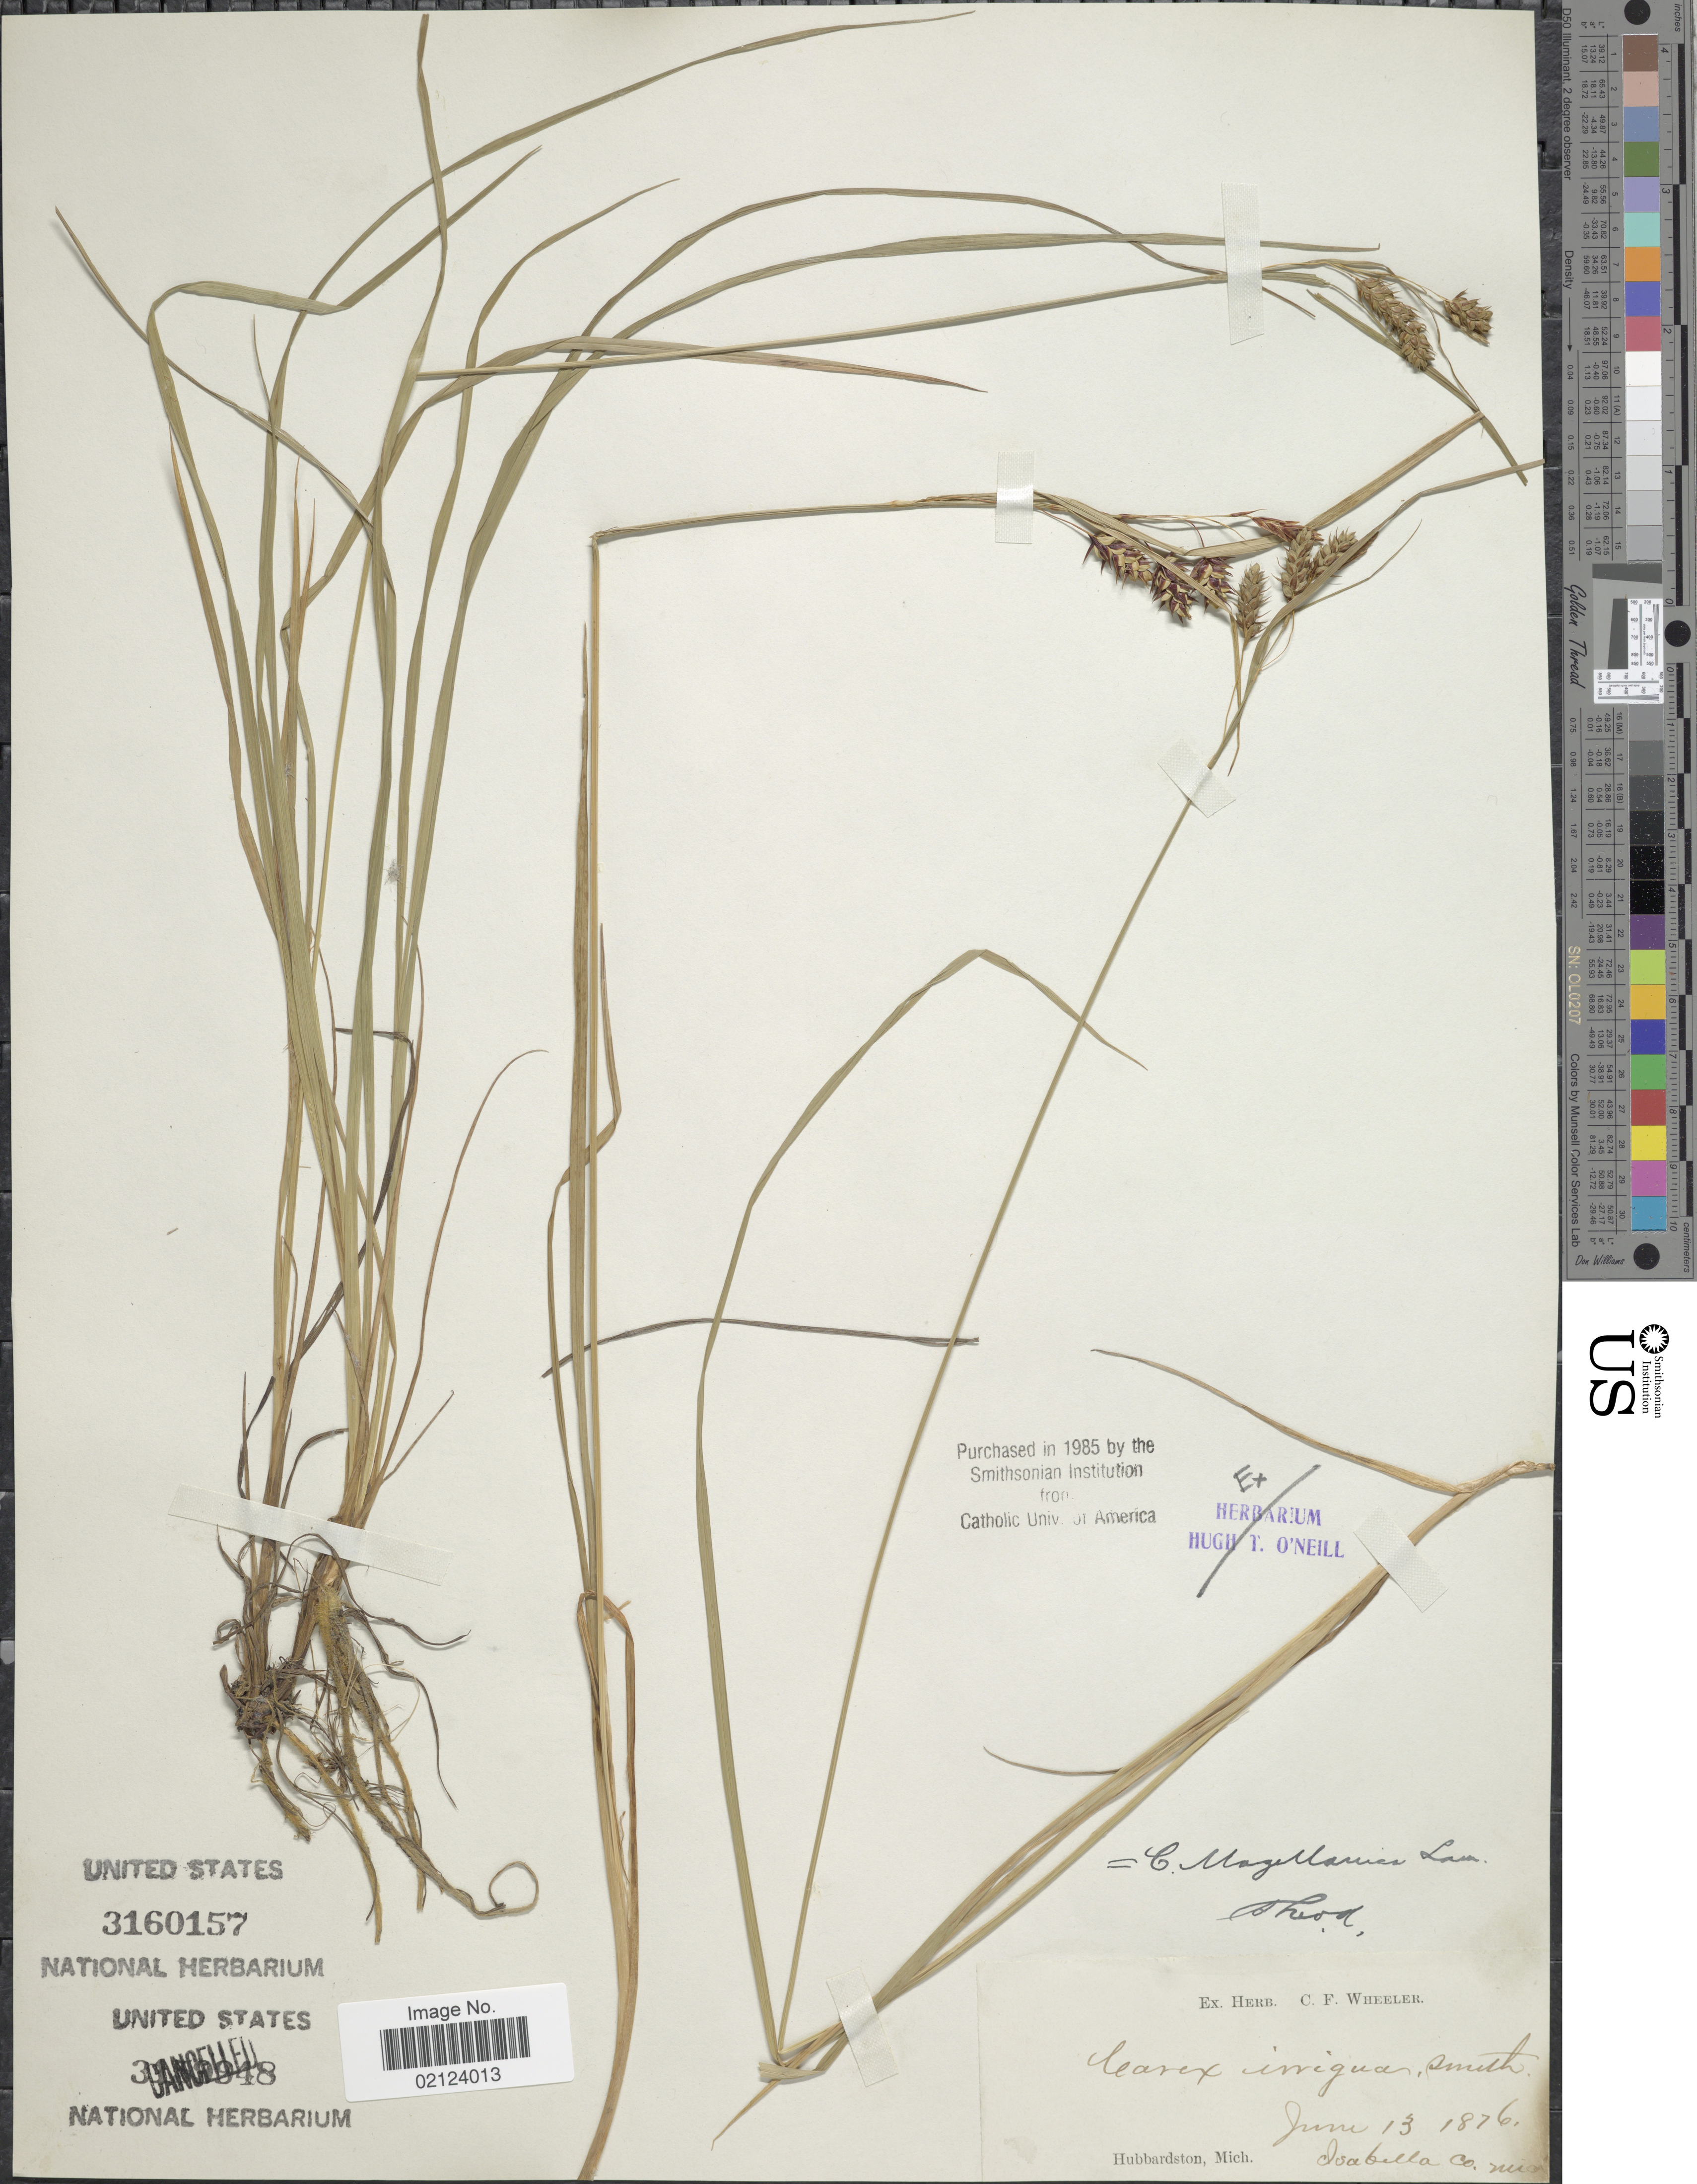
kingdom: Plantae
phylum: Tracheophyta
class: Liliopsida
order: Poales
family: Cyperaceae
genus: Carex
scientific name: Carex magellanica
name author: Lam.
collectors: C. Wheeler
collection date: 1876-06-13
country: United States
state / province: Michigan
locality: Hubbardston, Isabella Co.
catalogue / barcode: US 3160157